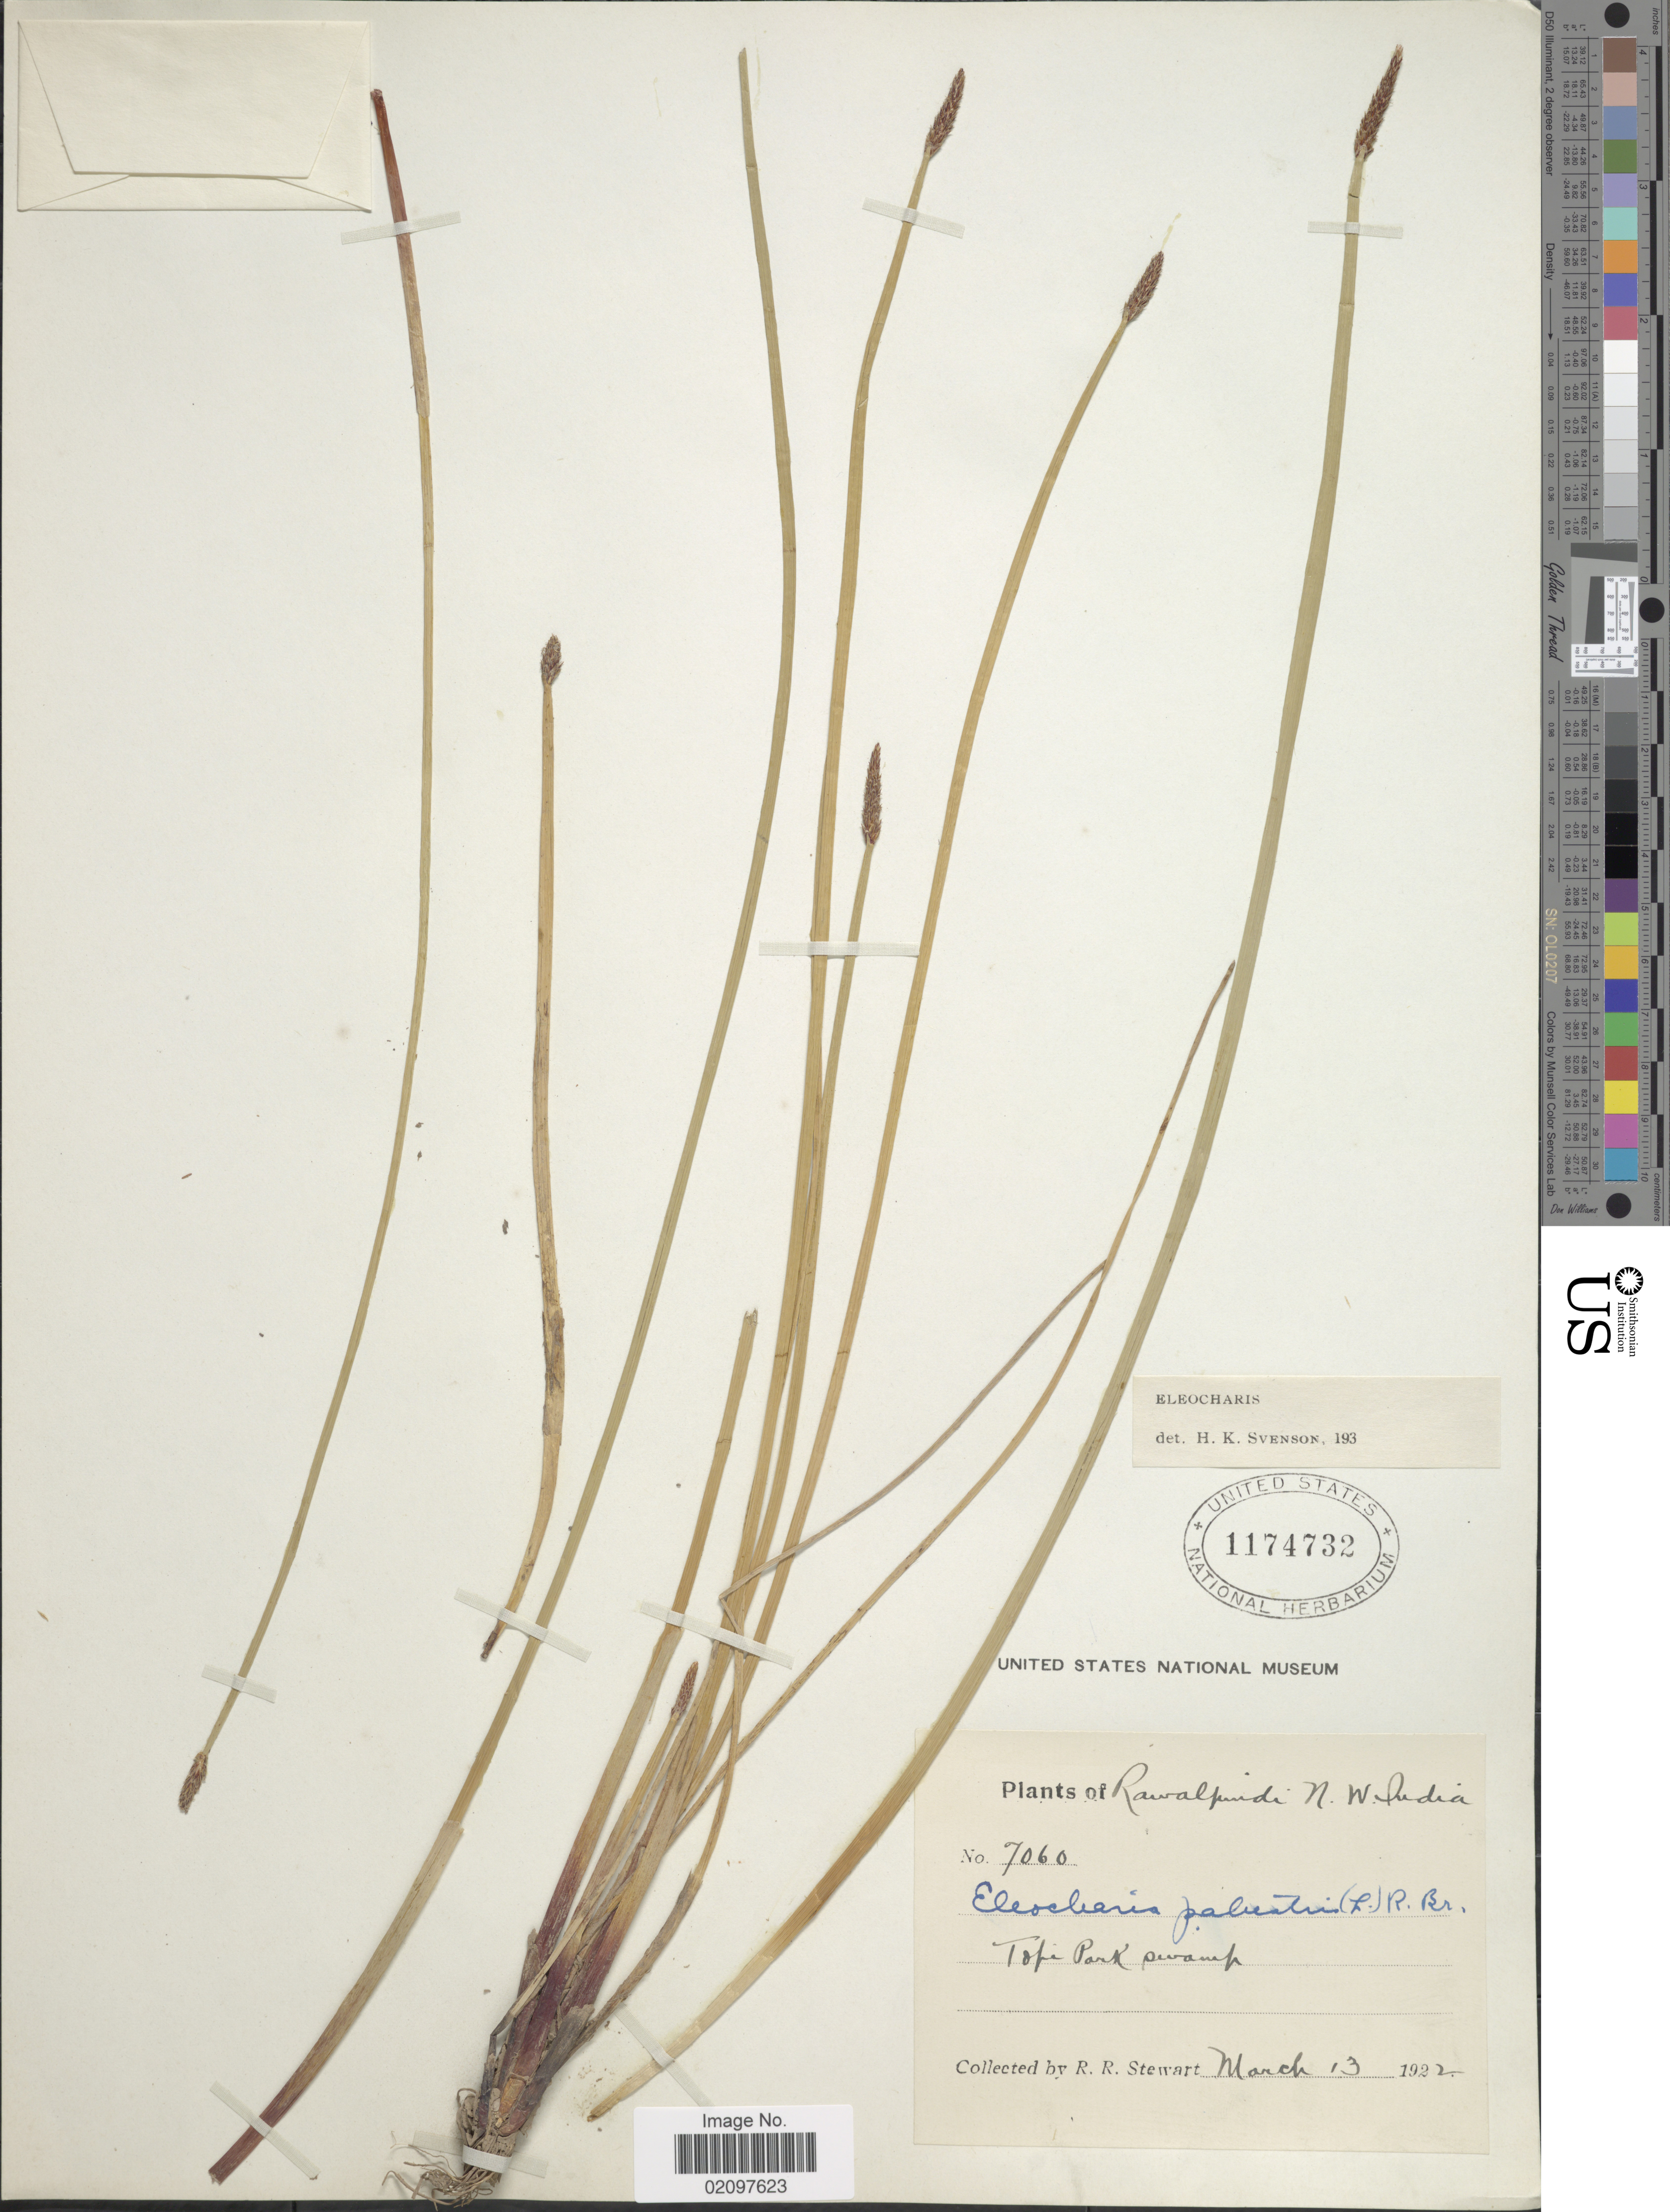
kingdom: Plantae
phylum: Tracheophyta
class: Liliopsida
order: Poales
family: Cyperaceae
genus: Eleocharis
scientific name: Eleocharis palustris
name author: (L.) Roem. & Schult.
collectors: R. R. Stewart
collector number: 7060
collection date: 1922-03-13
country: Pakistan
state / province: Punjab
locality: Rawalpindi, N W India, Topi Park swamp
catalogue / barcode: US 1174732